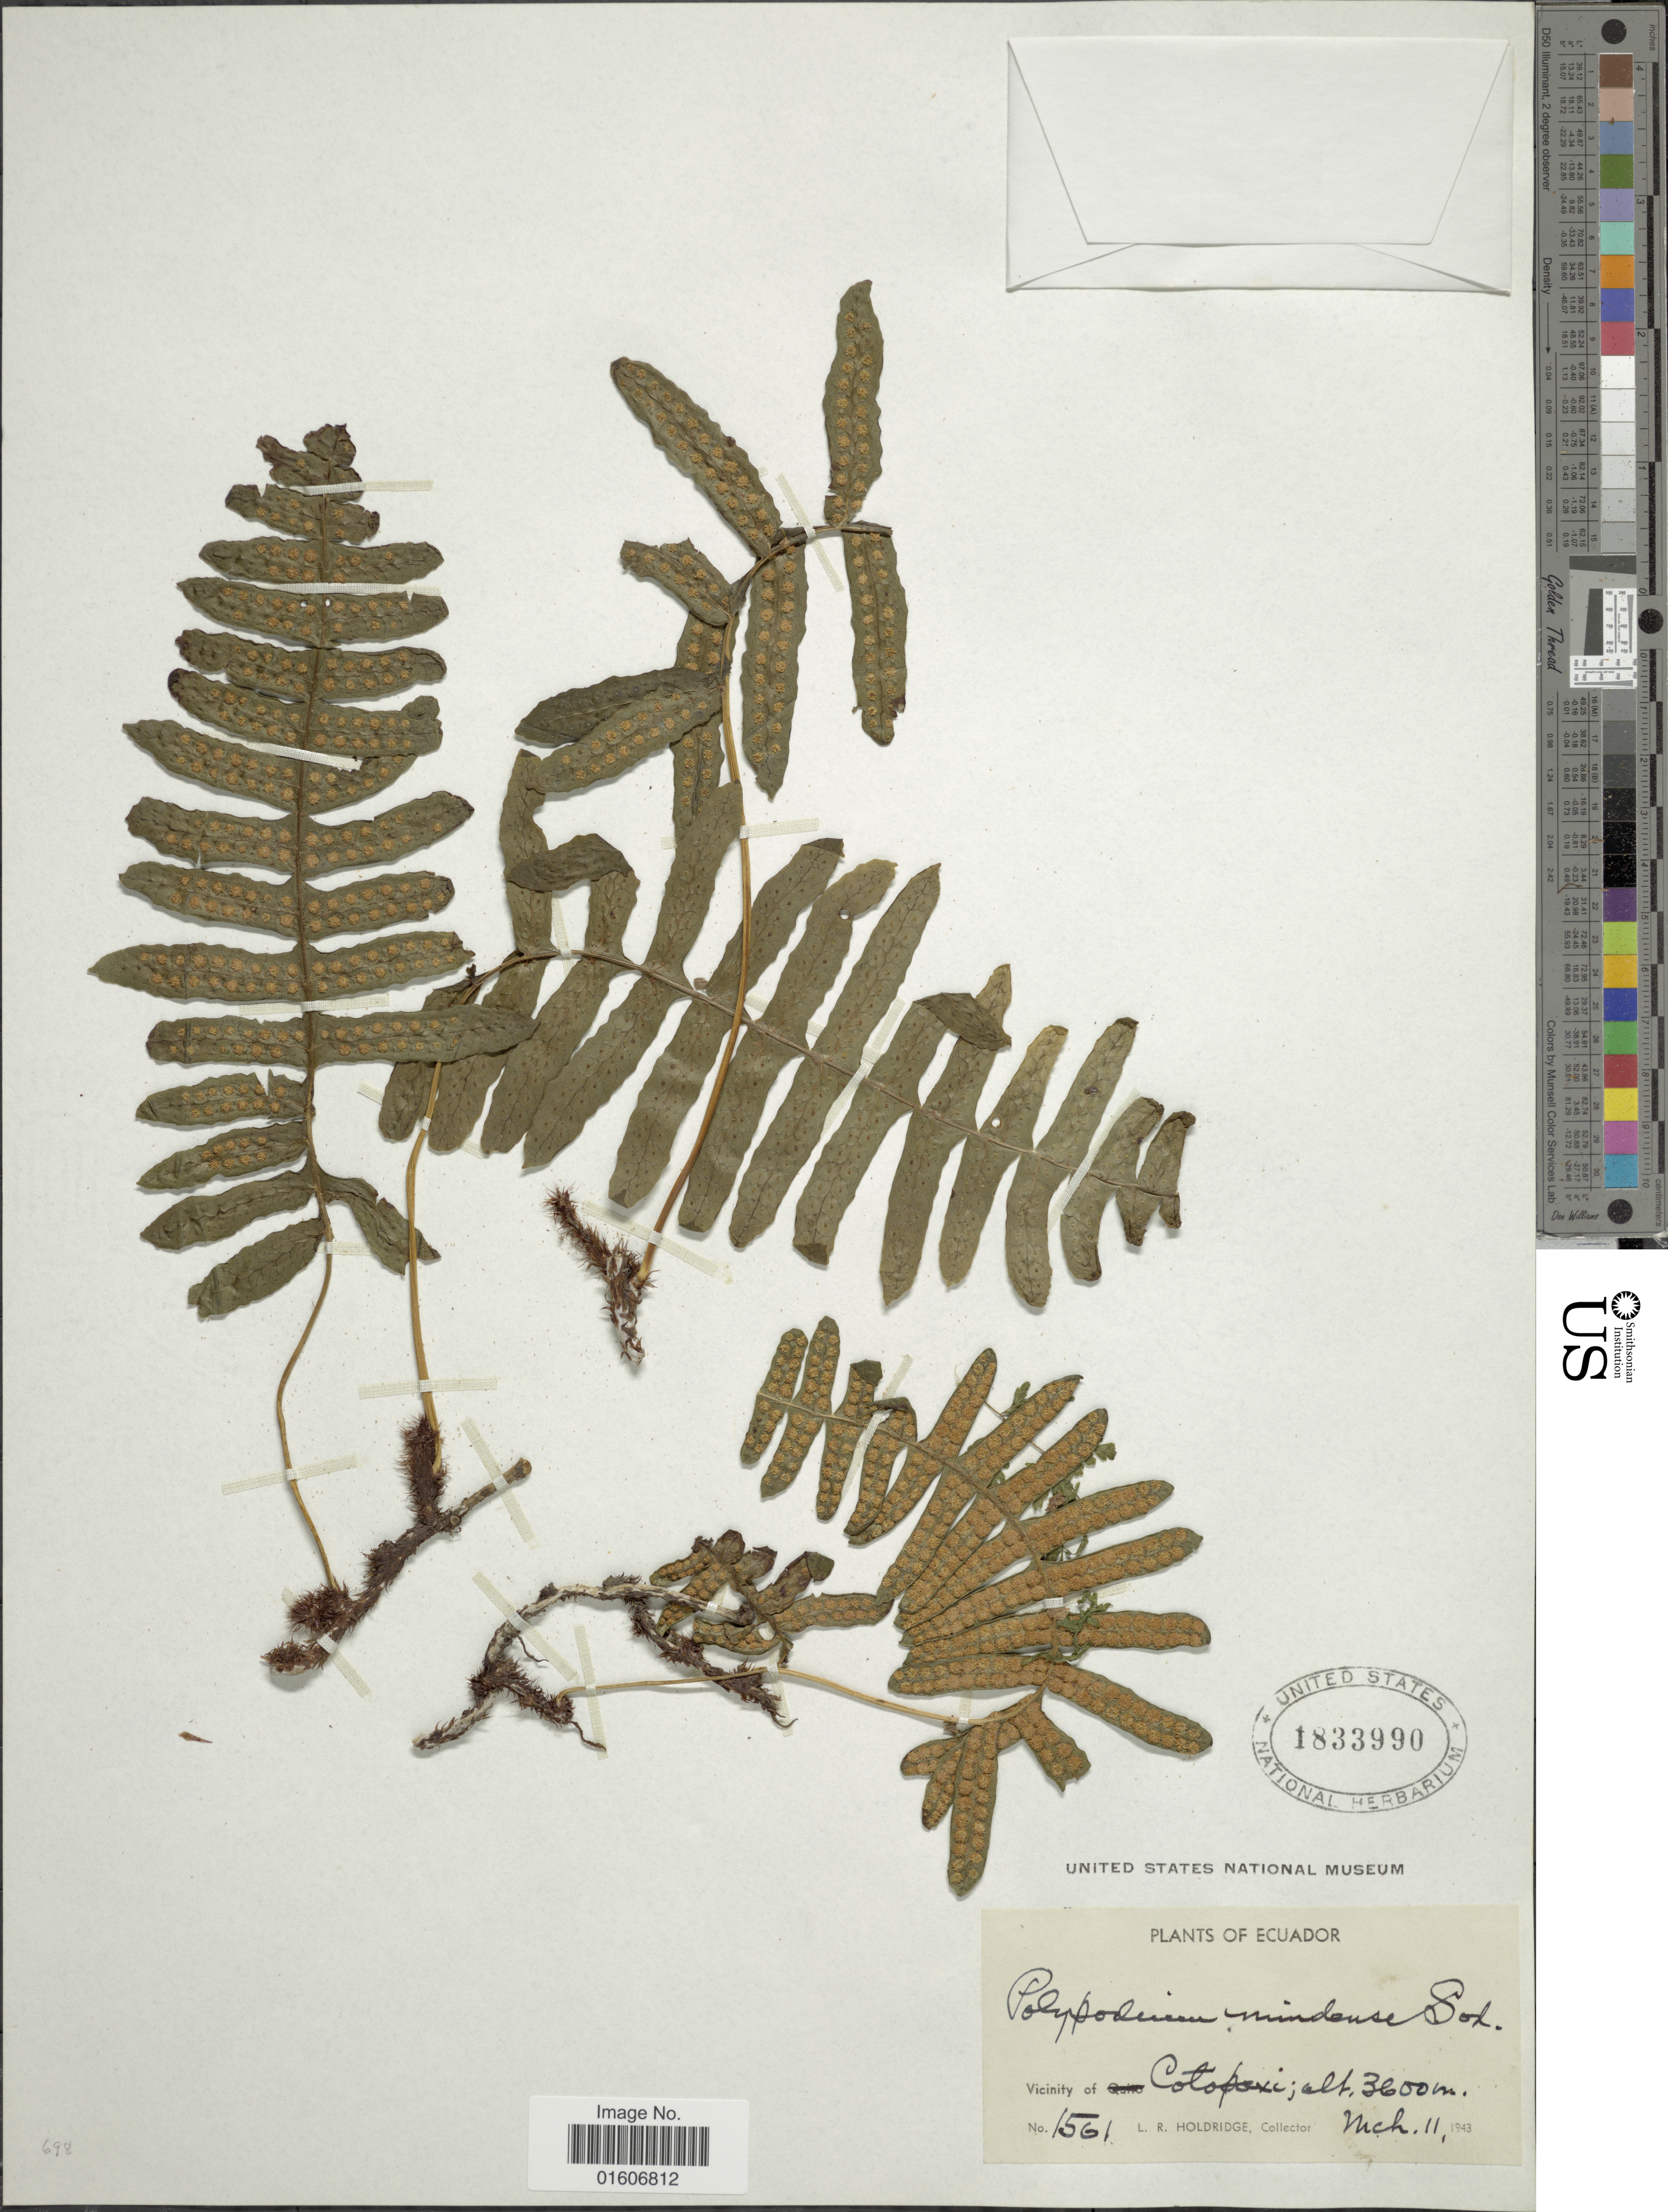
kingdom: Plantae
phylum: Tracheophyta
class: Polypodiopsida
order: Polypodiales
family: Polypodiaceae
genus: Serpocaulon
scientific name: Serpocaulon mindense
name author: (Sodiro)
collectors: L. Holdridge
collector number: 1501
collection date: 1943-03-11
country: Ecuador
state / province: Cotopaxi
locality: Vicinity of Cotopaxi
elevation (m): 3600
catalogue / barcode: US 1833990